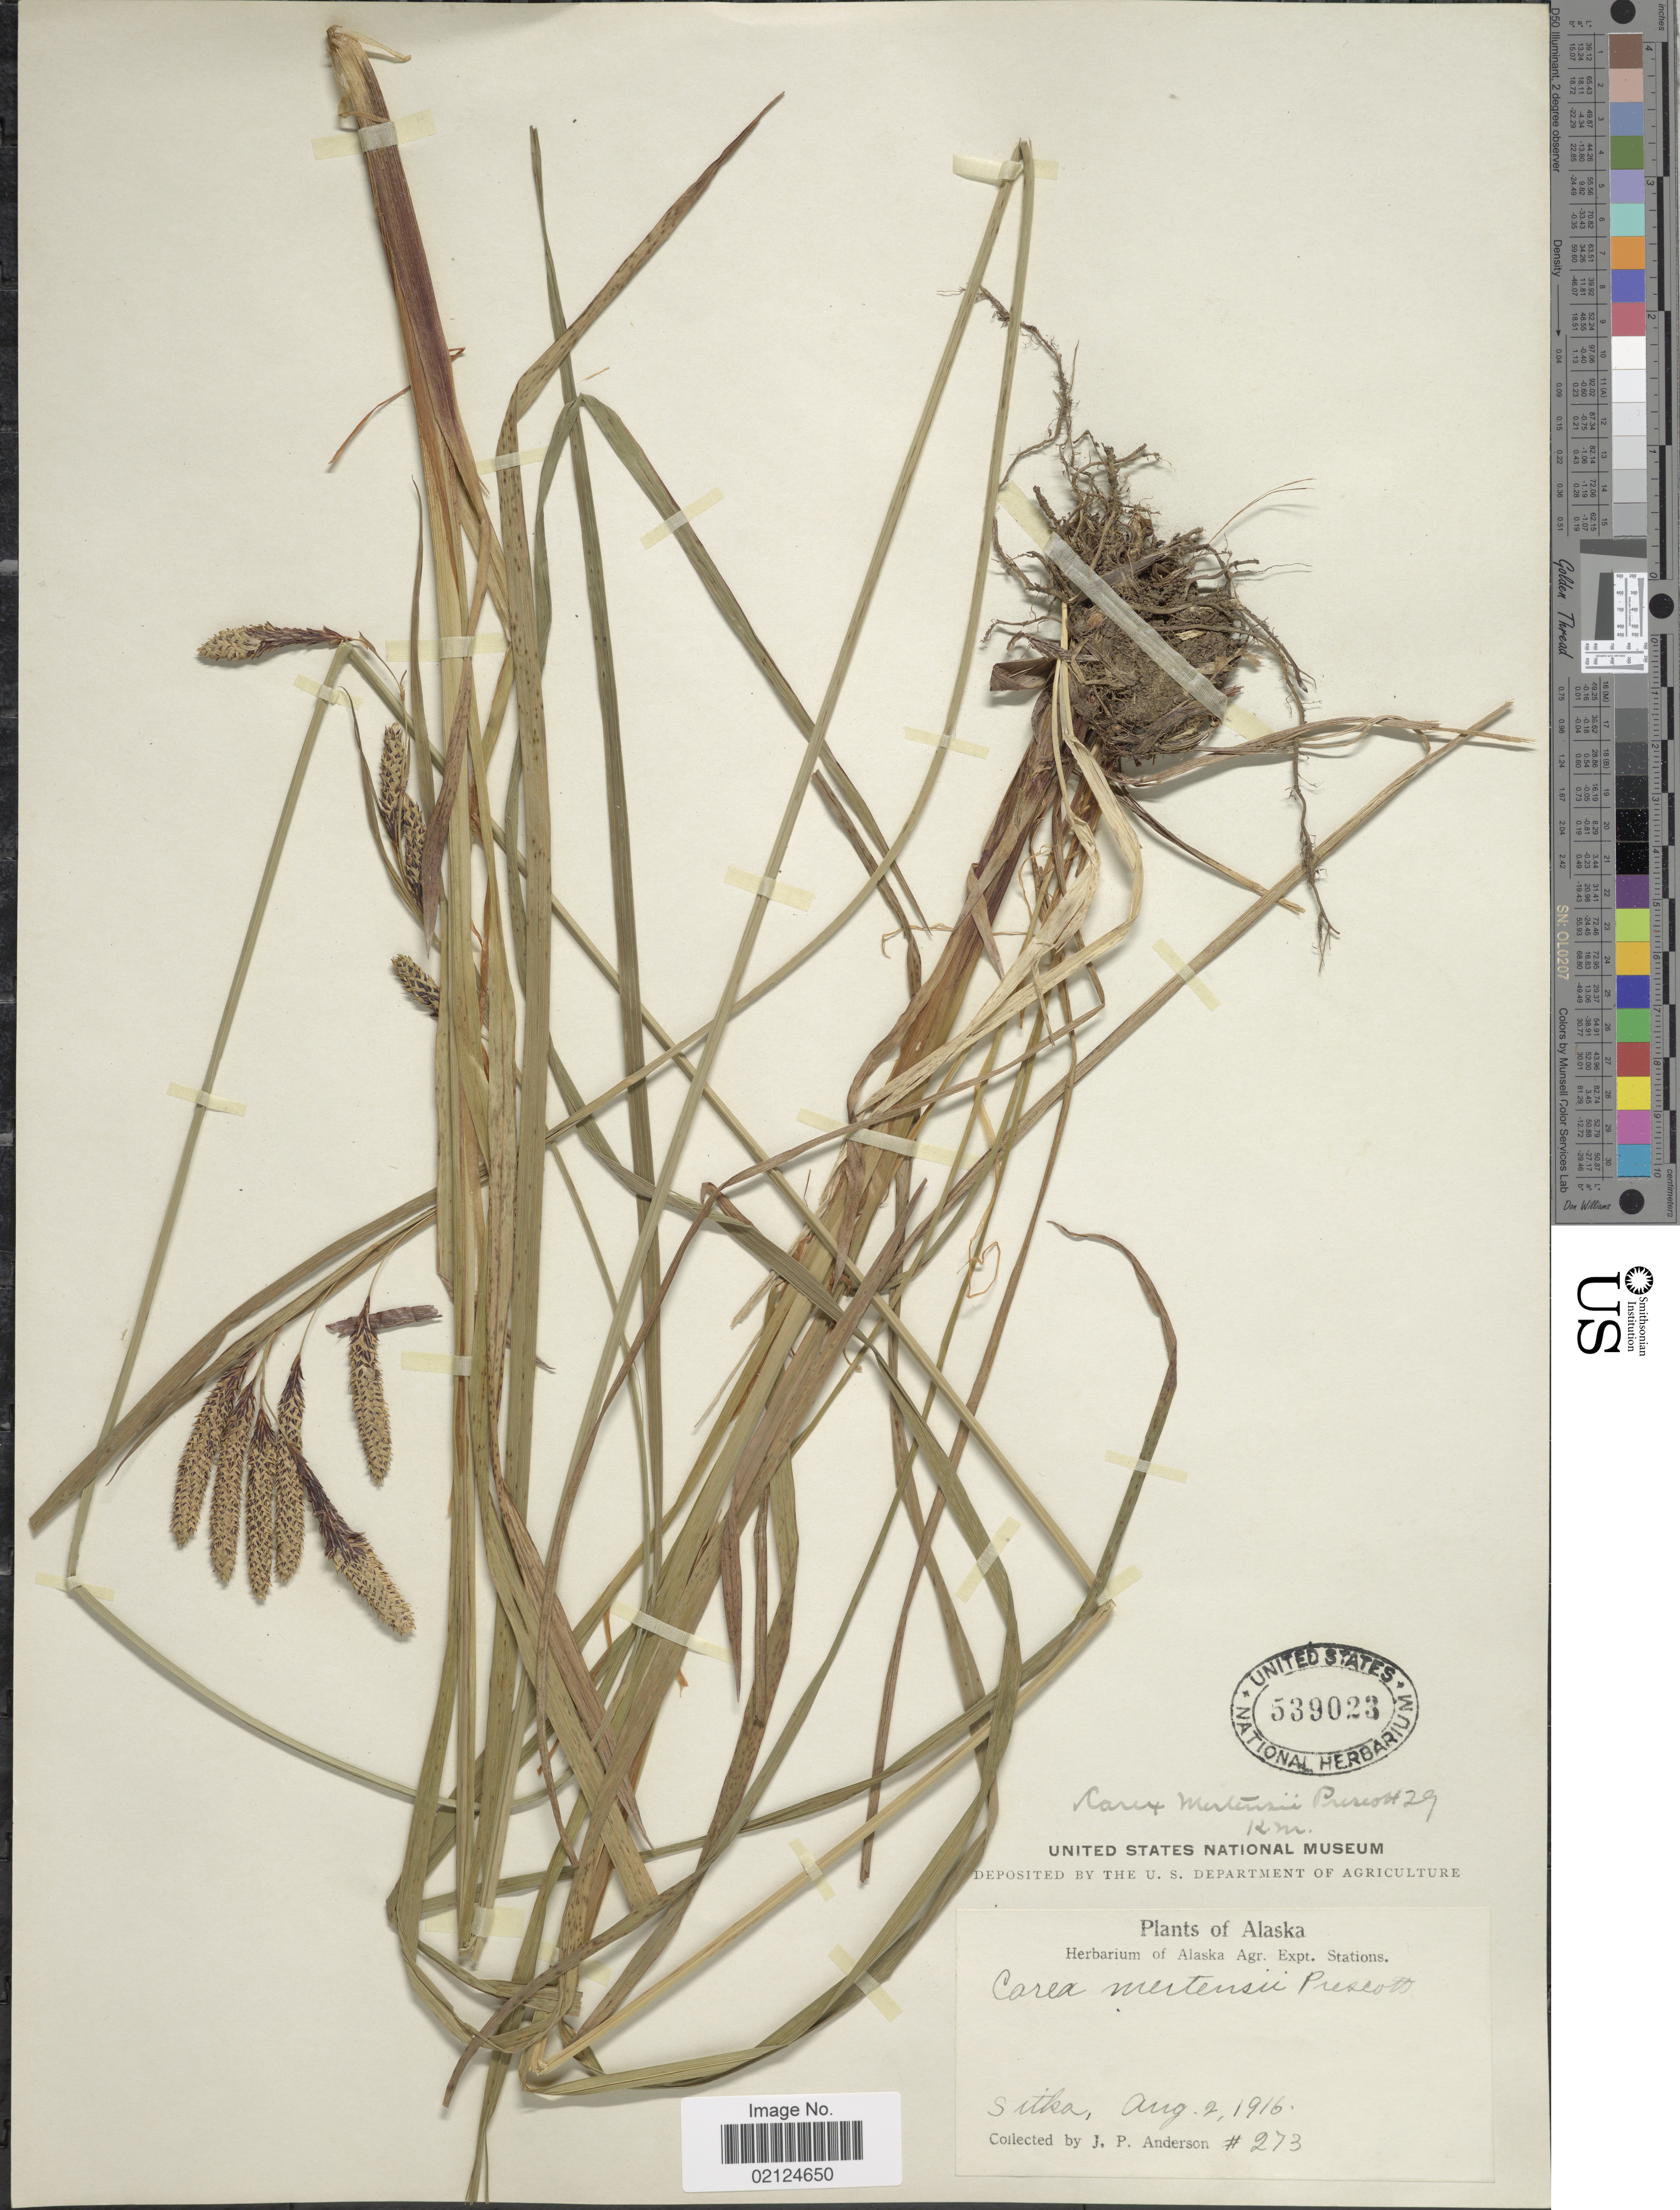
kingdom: Plantae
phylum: Tracheophyta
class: Liliopsida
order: Poales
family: Cyperaceae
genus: Carex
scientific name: Carex mertensii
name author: J.D. Prescott ex Bong.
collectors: J. P. Anderson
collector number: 273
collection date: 1916-08-02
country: United States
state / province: Alaska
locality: Sitka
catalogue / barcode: US 539023